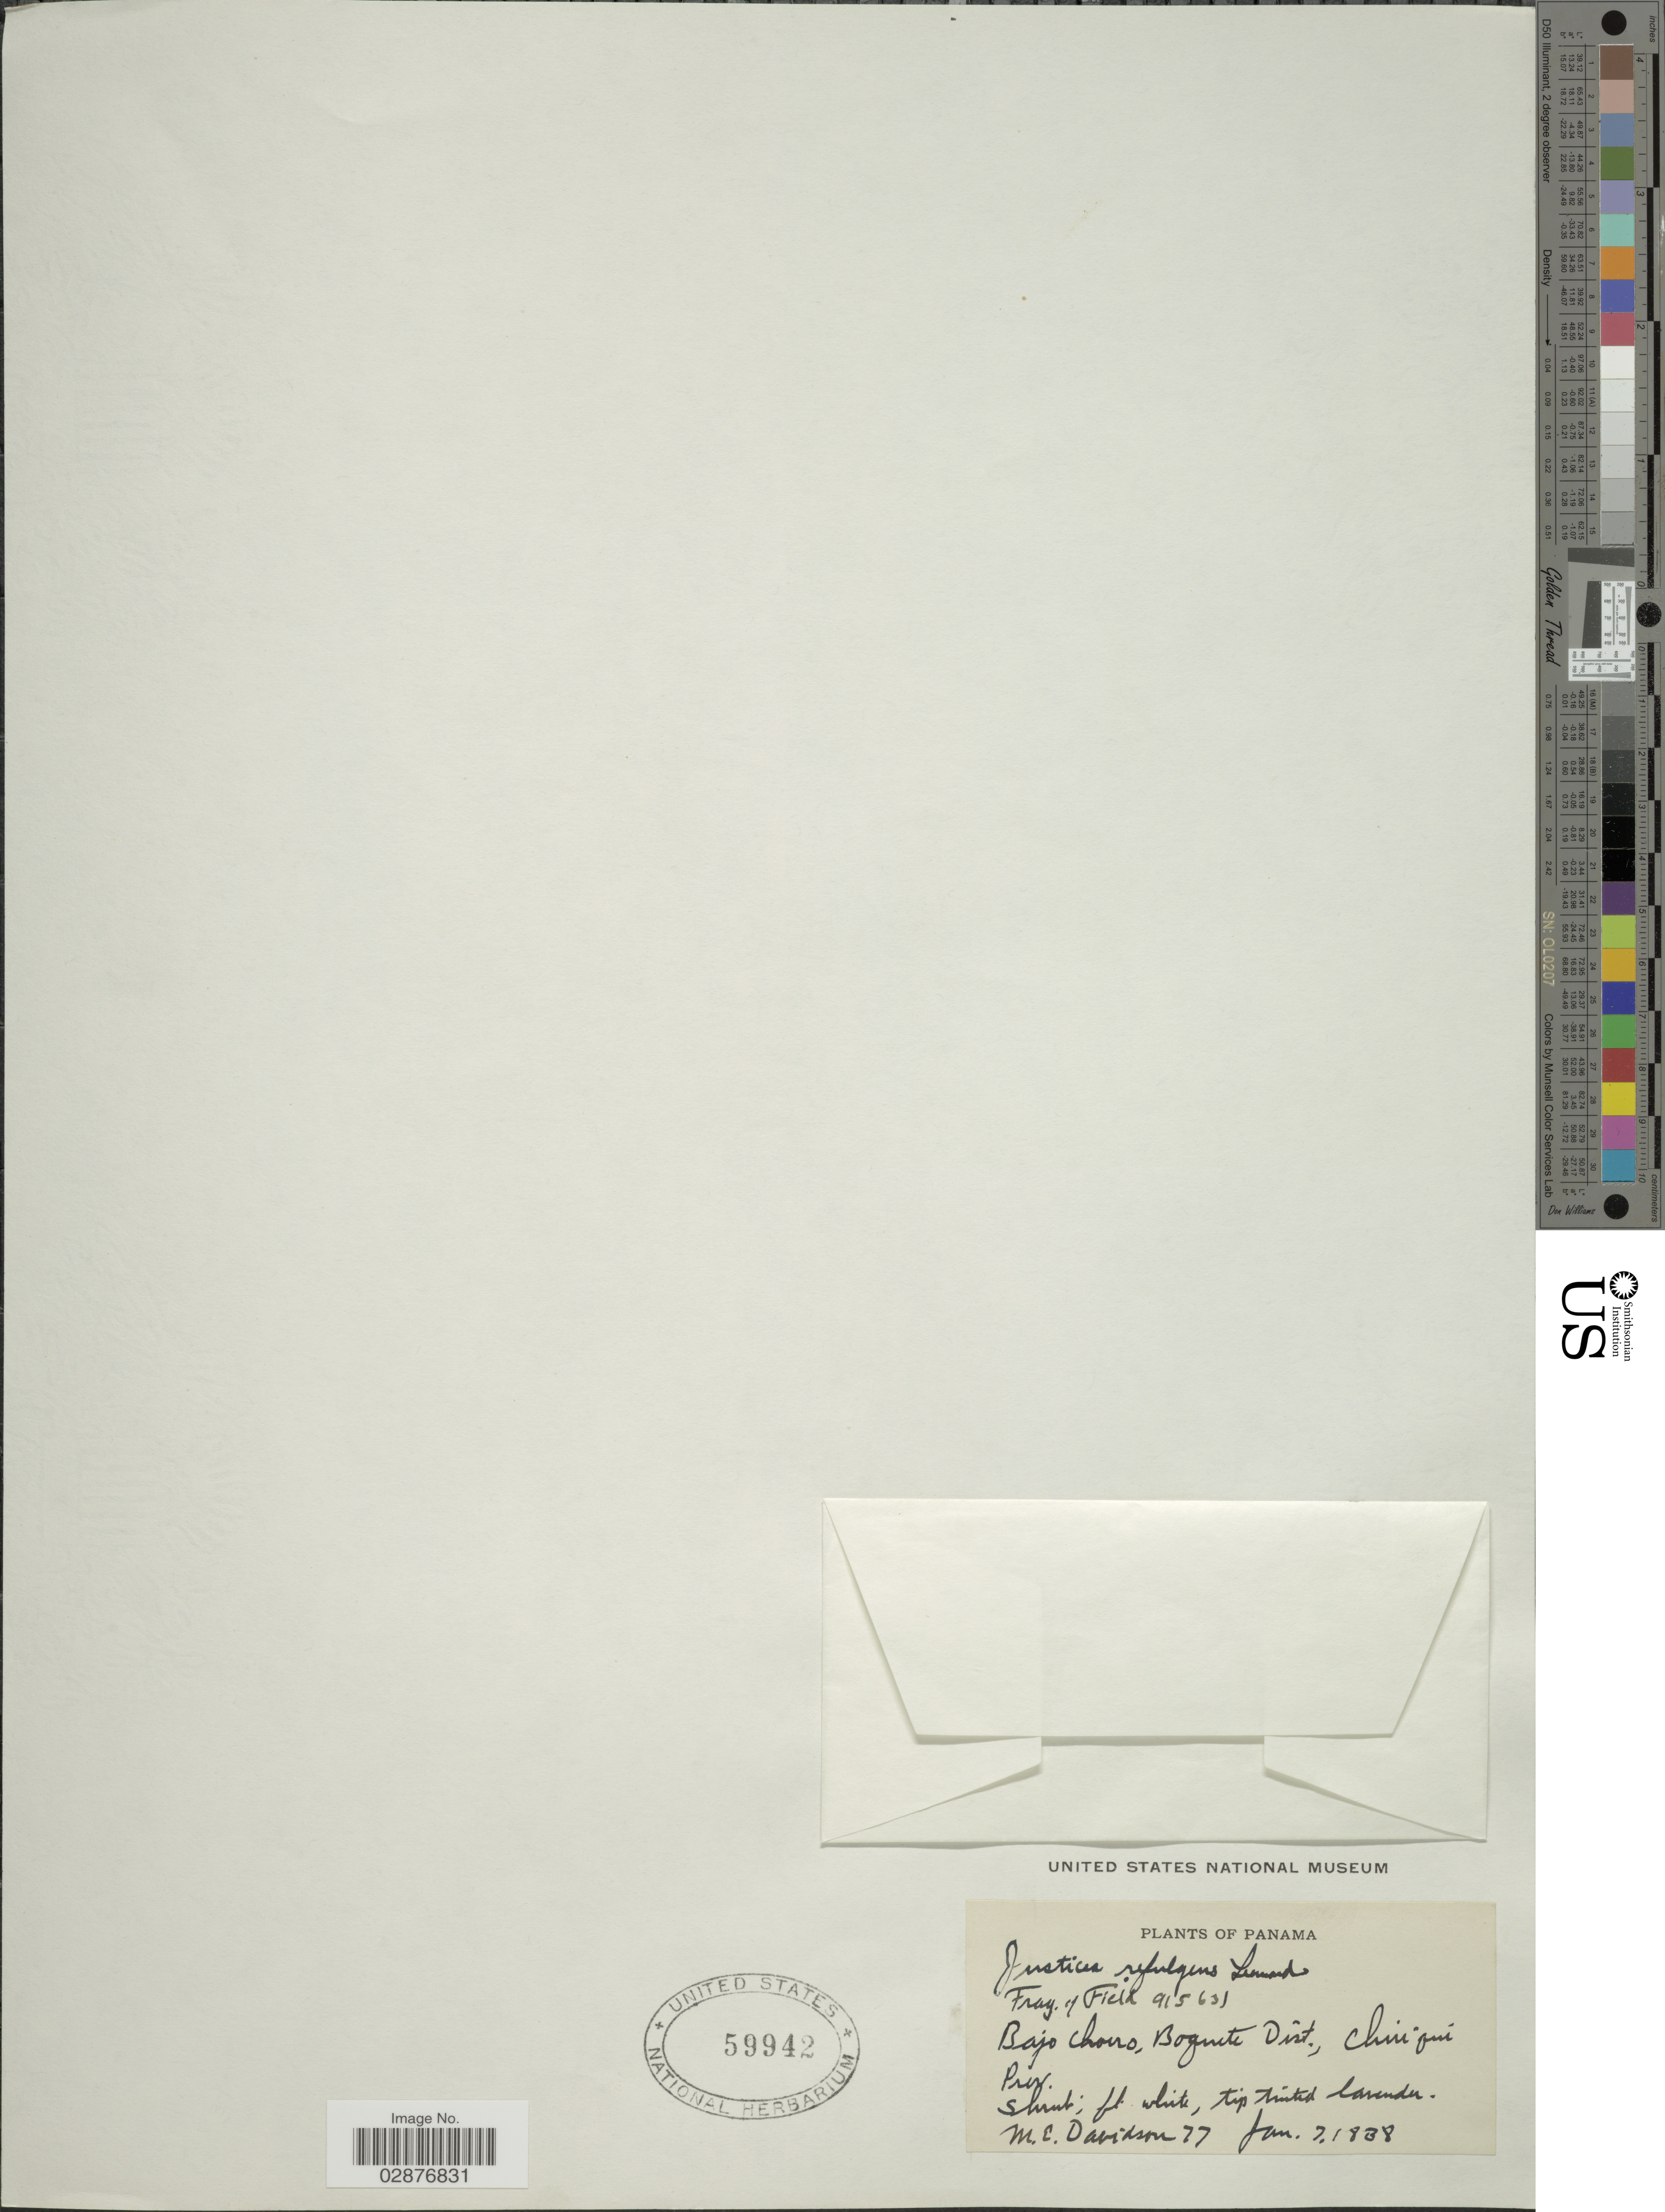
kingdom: Plantae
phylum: Tracheophyta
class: Magnoliopsida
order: Lamiales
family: Acanthaceae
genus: Justicia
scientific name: Justicia refulgens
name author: Leonard in Standl.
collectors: M. E. Davidson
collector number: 77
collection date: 1838-01-07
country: Panama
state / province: Chiriqui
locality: Bajo Chorro, Boquete Dist.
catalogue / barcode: US 59942